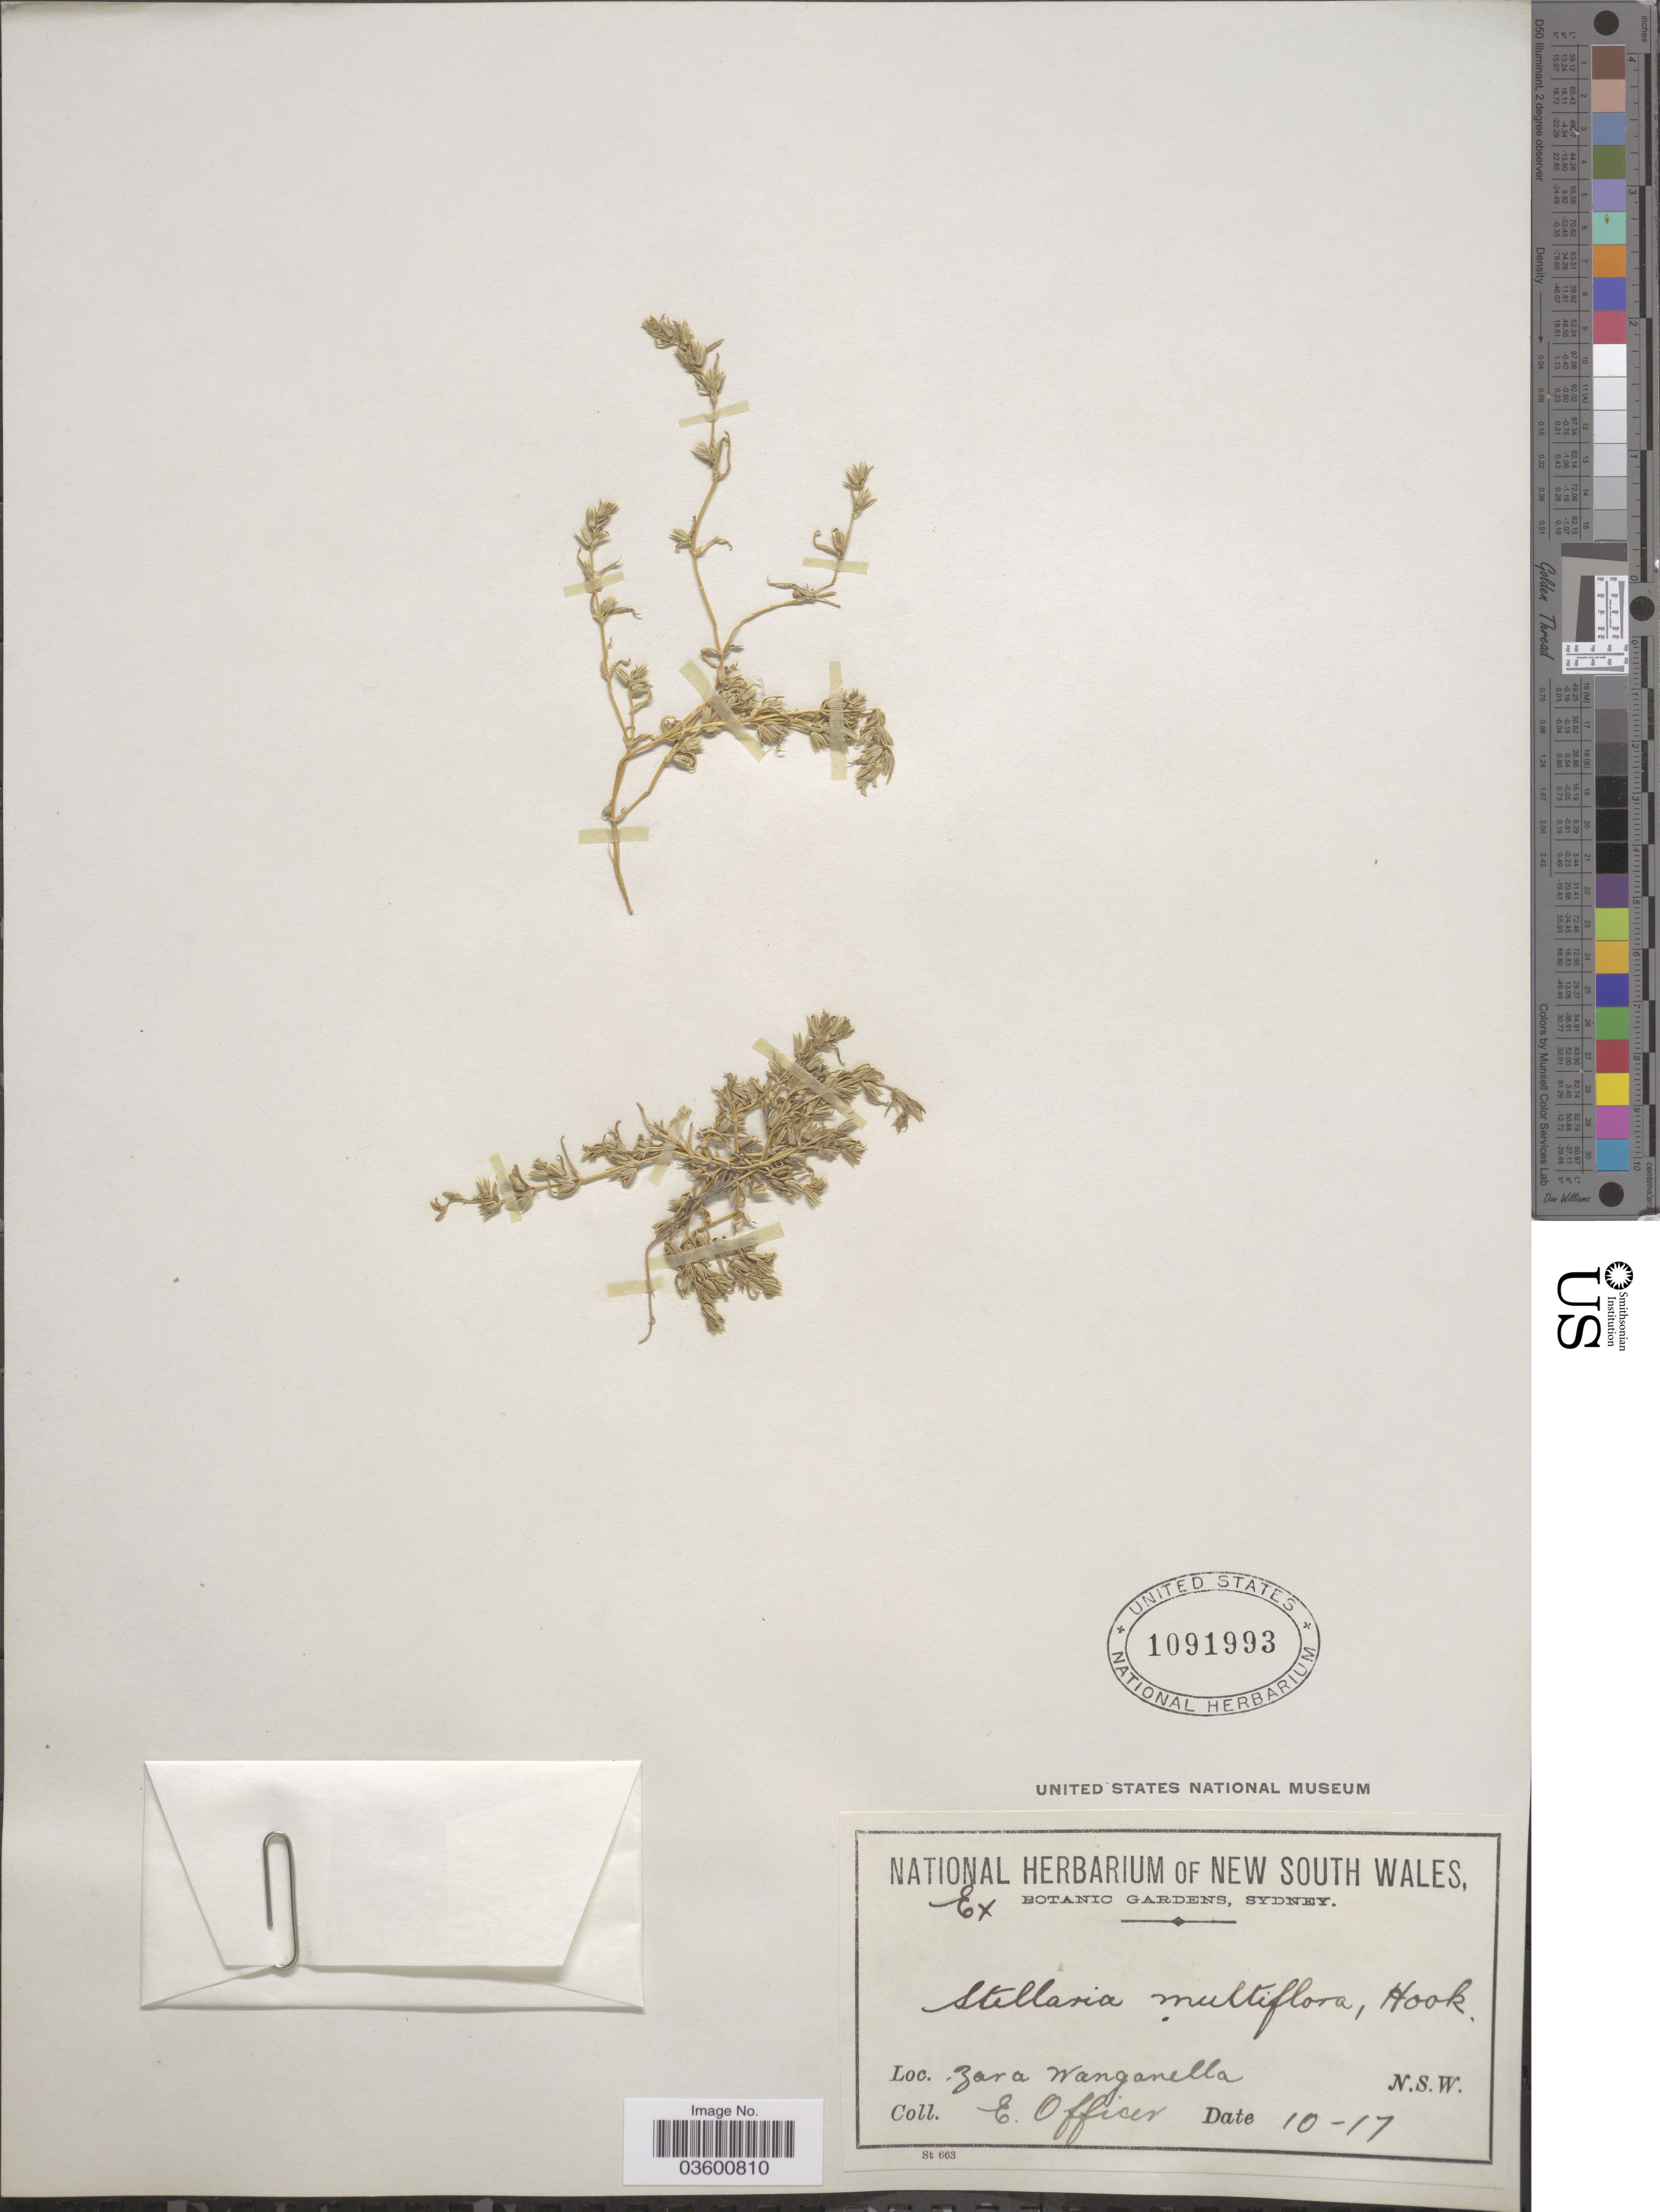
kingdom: Plantae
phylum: Tracheophyta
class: Magnoliopsida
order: Caryophyllales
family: Caryophyllaceae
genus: Stellaria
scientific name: Stellaria multiflora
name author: Hook.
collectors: E. Officer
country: Australia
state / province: New South Wales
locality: Zara Wanganella.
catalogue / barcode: US 1091993